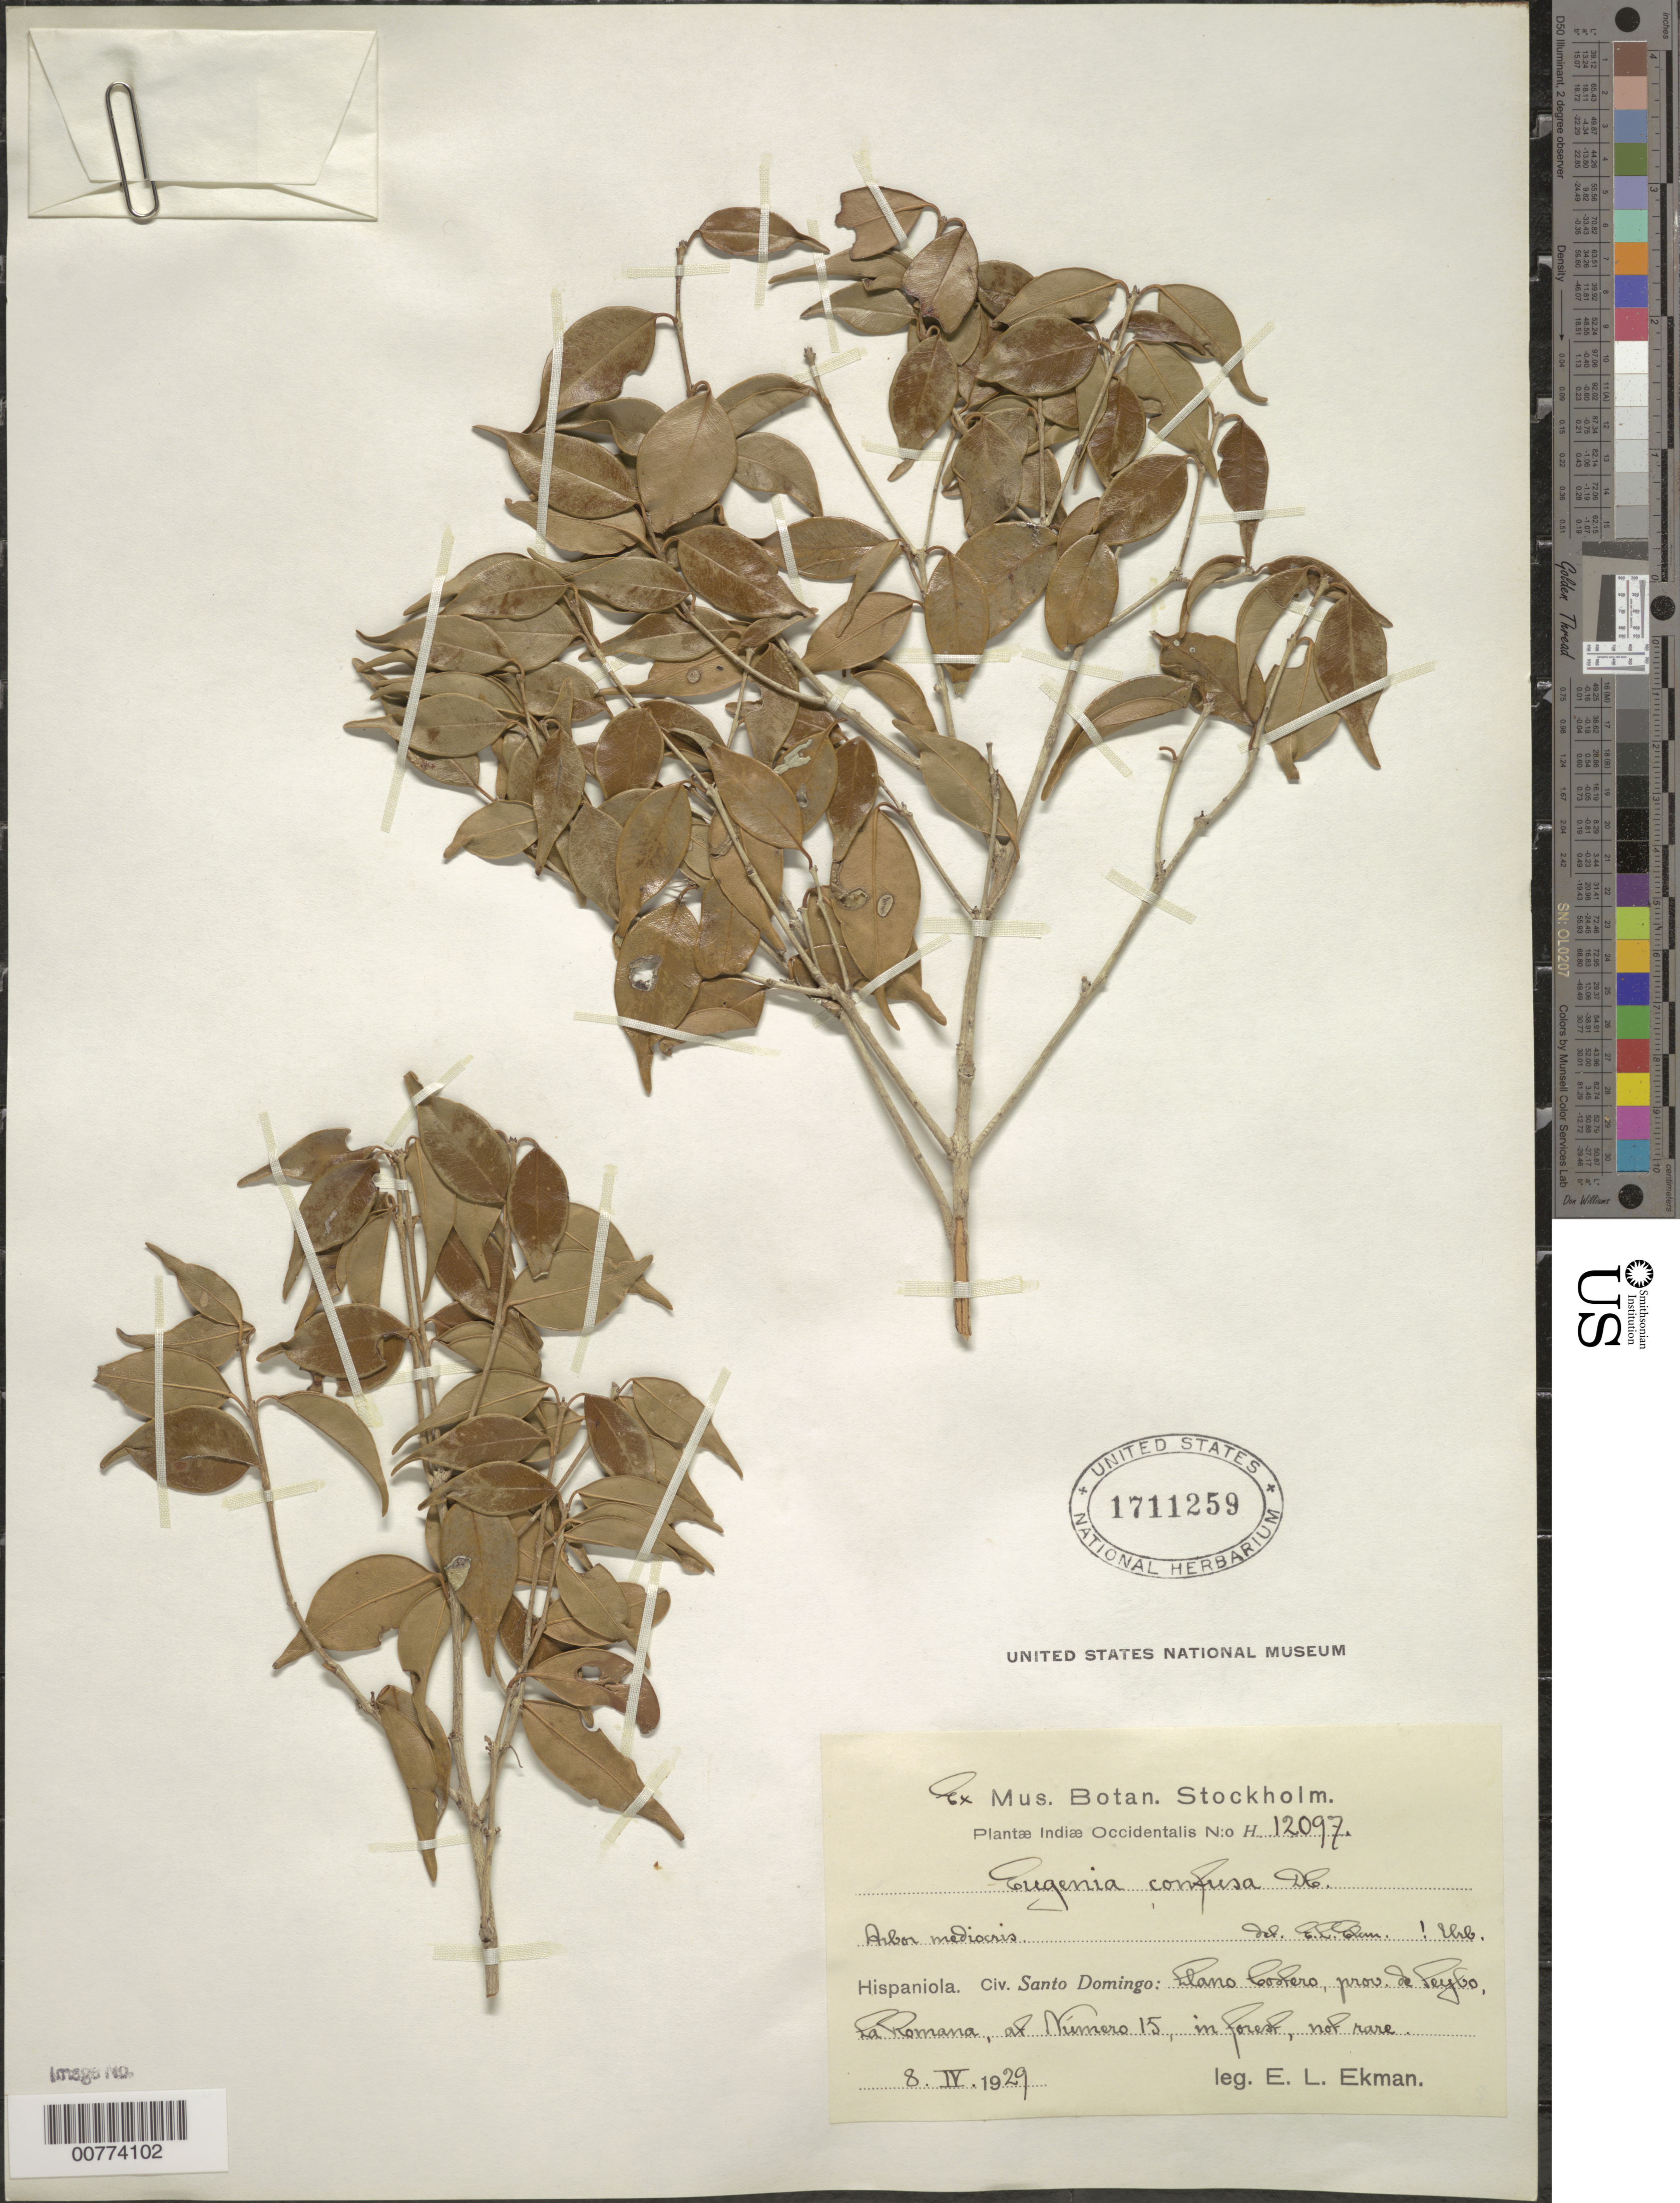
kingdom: Plantae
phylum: Tracheophyta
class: Magnoliopsida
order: Myrtales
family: Myrtaceae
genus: Eugenia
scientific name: Eugenia confusa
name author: DC.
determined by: Ekman, E. L.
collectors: E. L. Ekman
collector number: H 12097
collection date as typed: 08 Apr 1929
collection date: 1929-04-08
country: Dominican Republic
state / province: El Seibo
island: Hispaniola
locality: Llano Costero, La Romana, at Número 15.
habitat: In forest.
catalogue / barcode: US 1711259